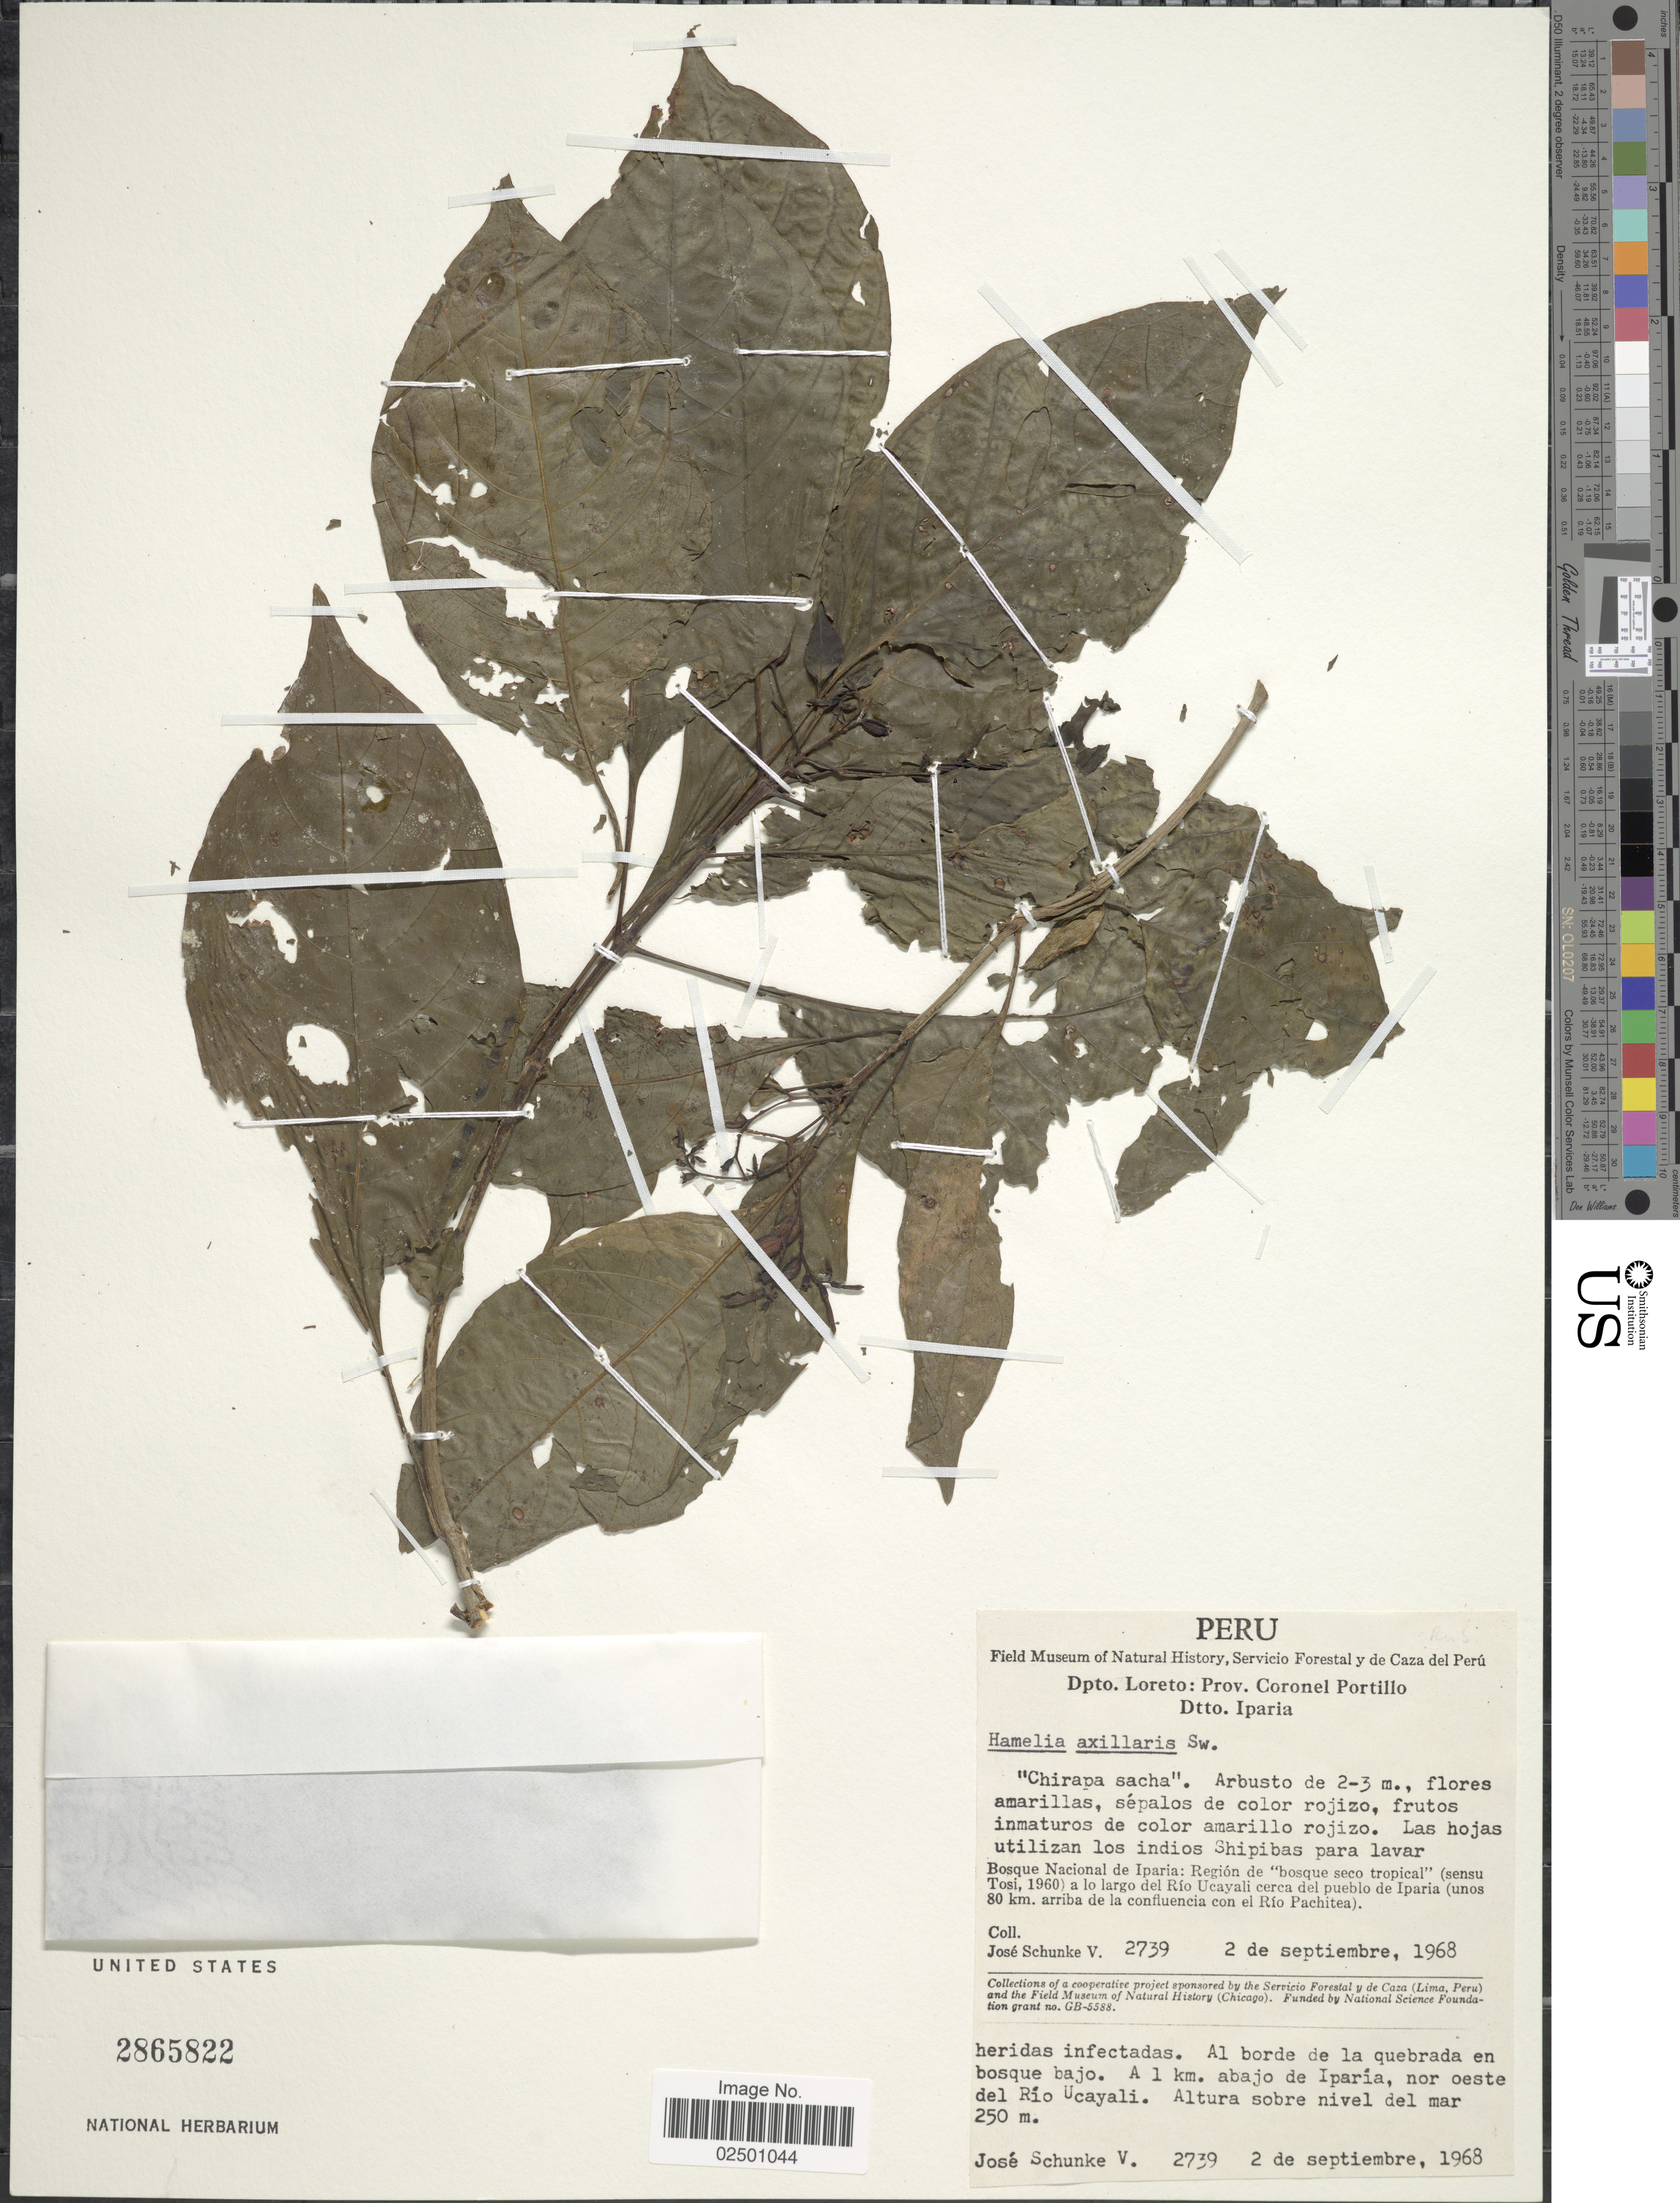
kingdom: Plantae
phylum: Tracheophyta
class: Magnoliopsida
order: Gentianales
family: Rubiaceae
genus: Hamelia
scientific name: Hamelia axillaris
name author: Sw.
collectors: J. Schunke Vigo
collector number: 2739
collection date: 1968-09-02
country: Peru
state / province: Loreto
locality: Dpto. Loreto: Prov. Coronel Portillo. Dtto. Iparia. Las hojas utilizan los indios Shipibas para lavar. Bosque Nacional de Iparia: Region de "bosque seco tropical" (sensu Tosi, 1960) a lo largo del Rio Ucayali cerca del pueblo de Iparia (unos 80 km. arriba de la confluencia con el Rio Pachitea)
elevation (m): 250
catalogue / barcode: US 2865882